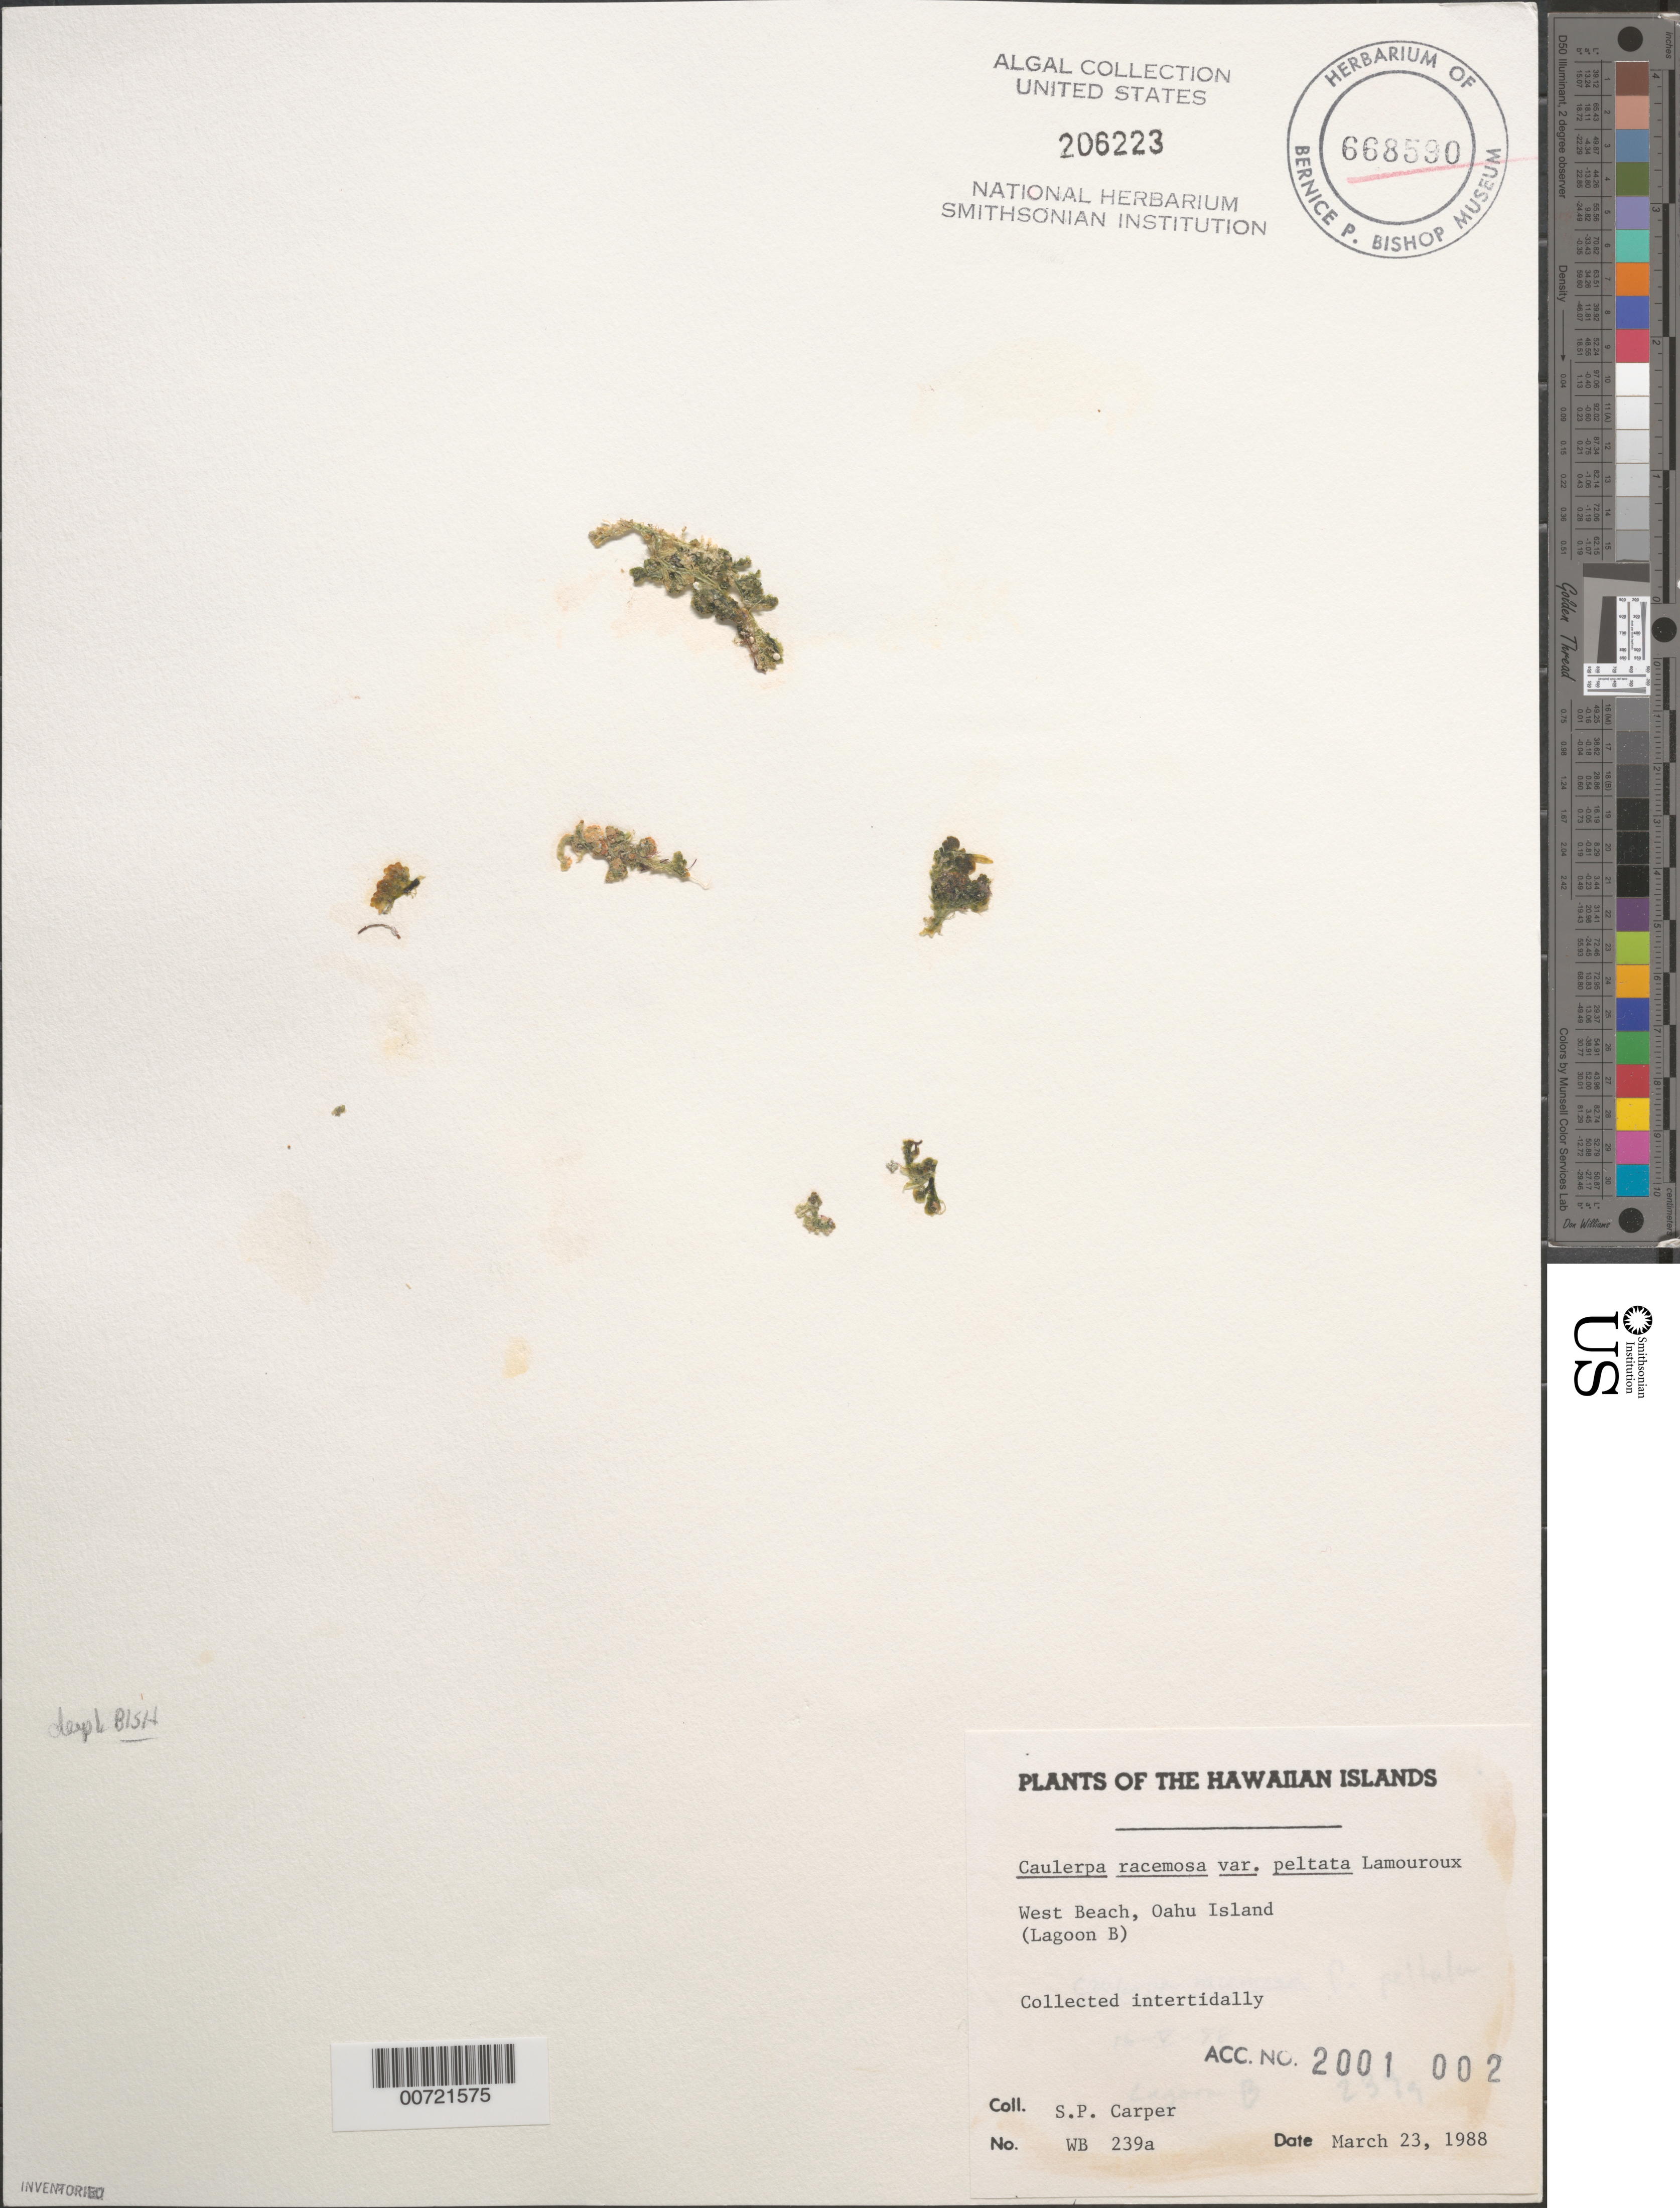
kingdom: Plantae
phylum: Chlorophyta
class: Ulvophyceae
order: Bryopsidales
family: Caulerpaceae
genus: Caulerpa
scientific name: Caulerpa racemosa var. peltata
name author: (J.V.Lamouroux) Eubank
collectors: S. Carper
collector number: WB 239a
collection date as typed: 23 Mar 1988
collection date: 1988-03-23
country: United States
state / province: Hawaii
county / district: Honolulu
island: Oahu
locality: West Beach (Lagoon B)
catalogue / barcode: US 206223